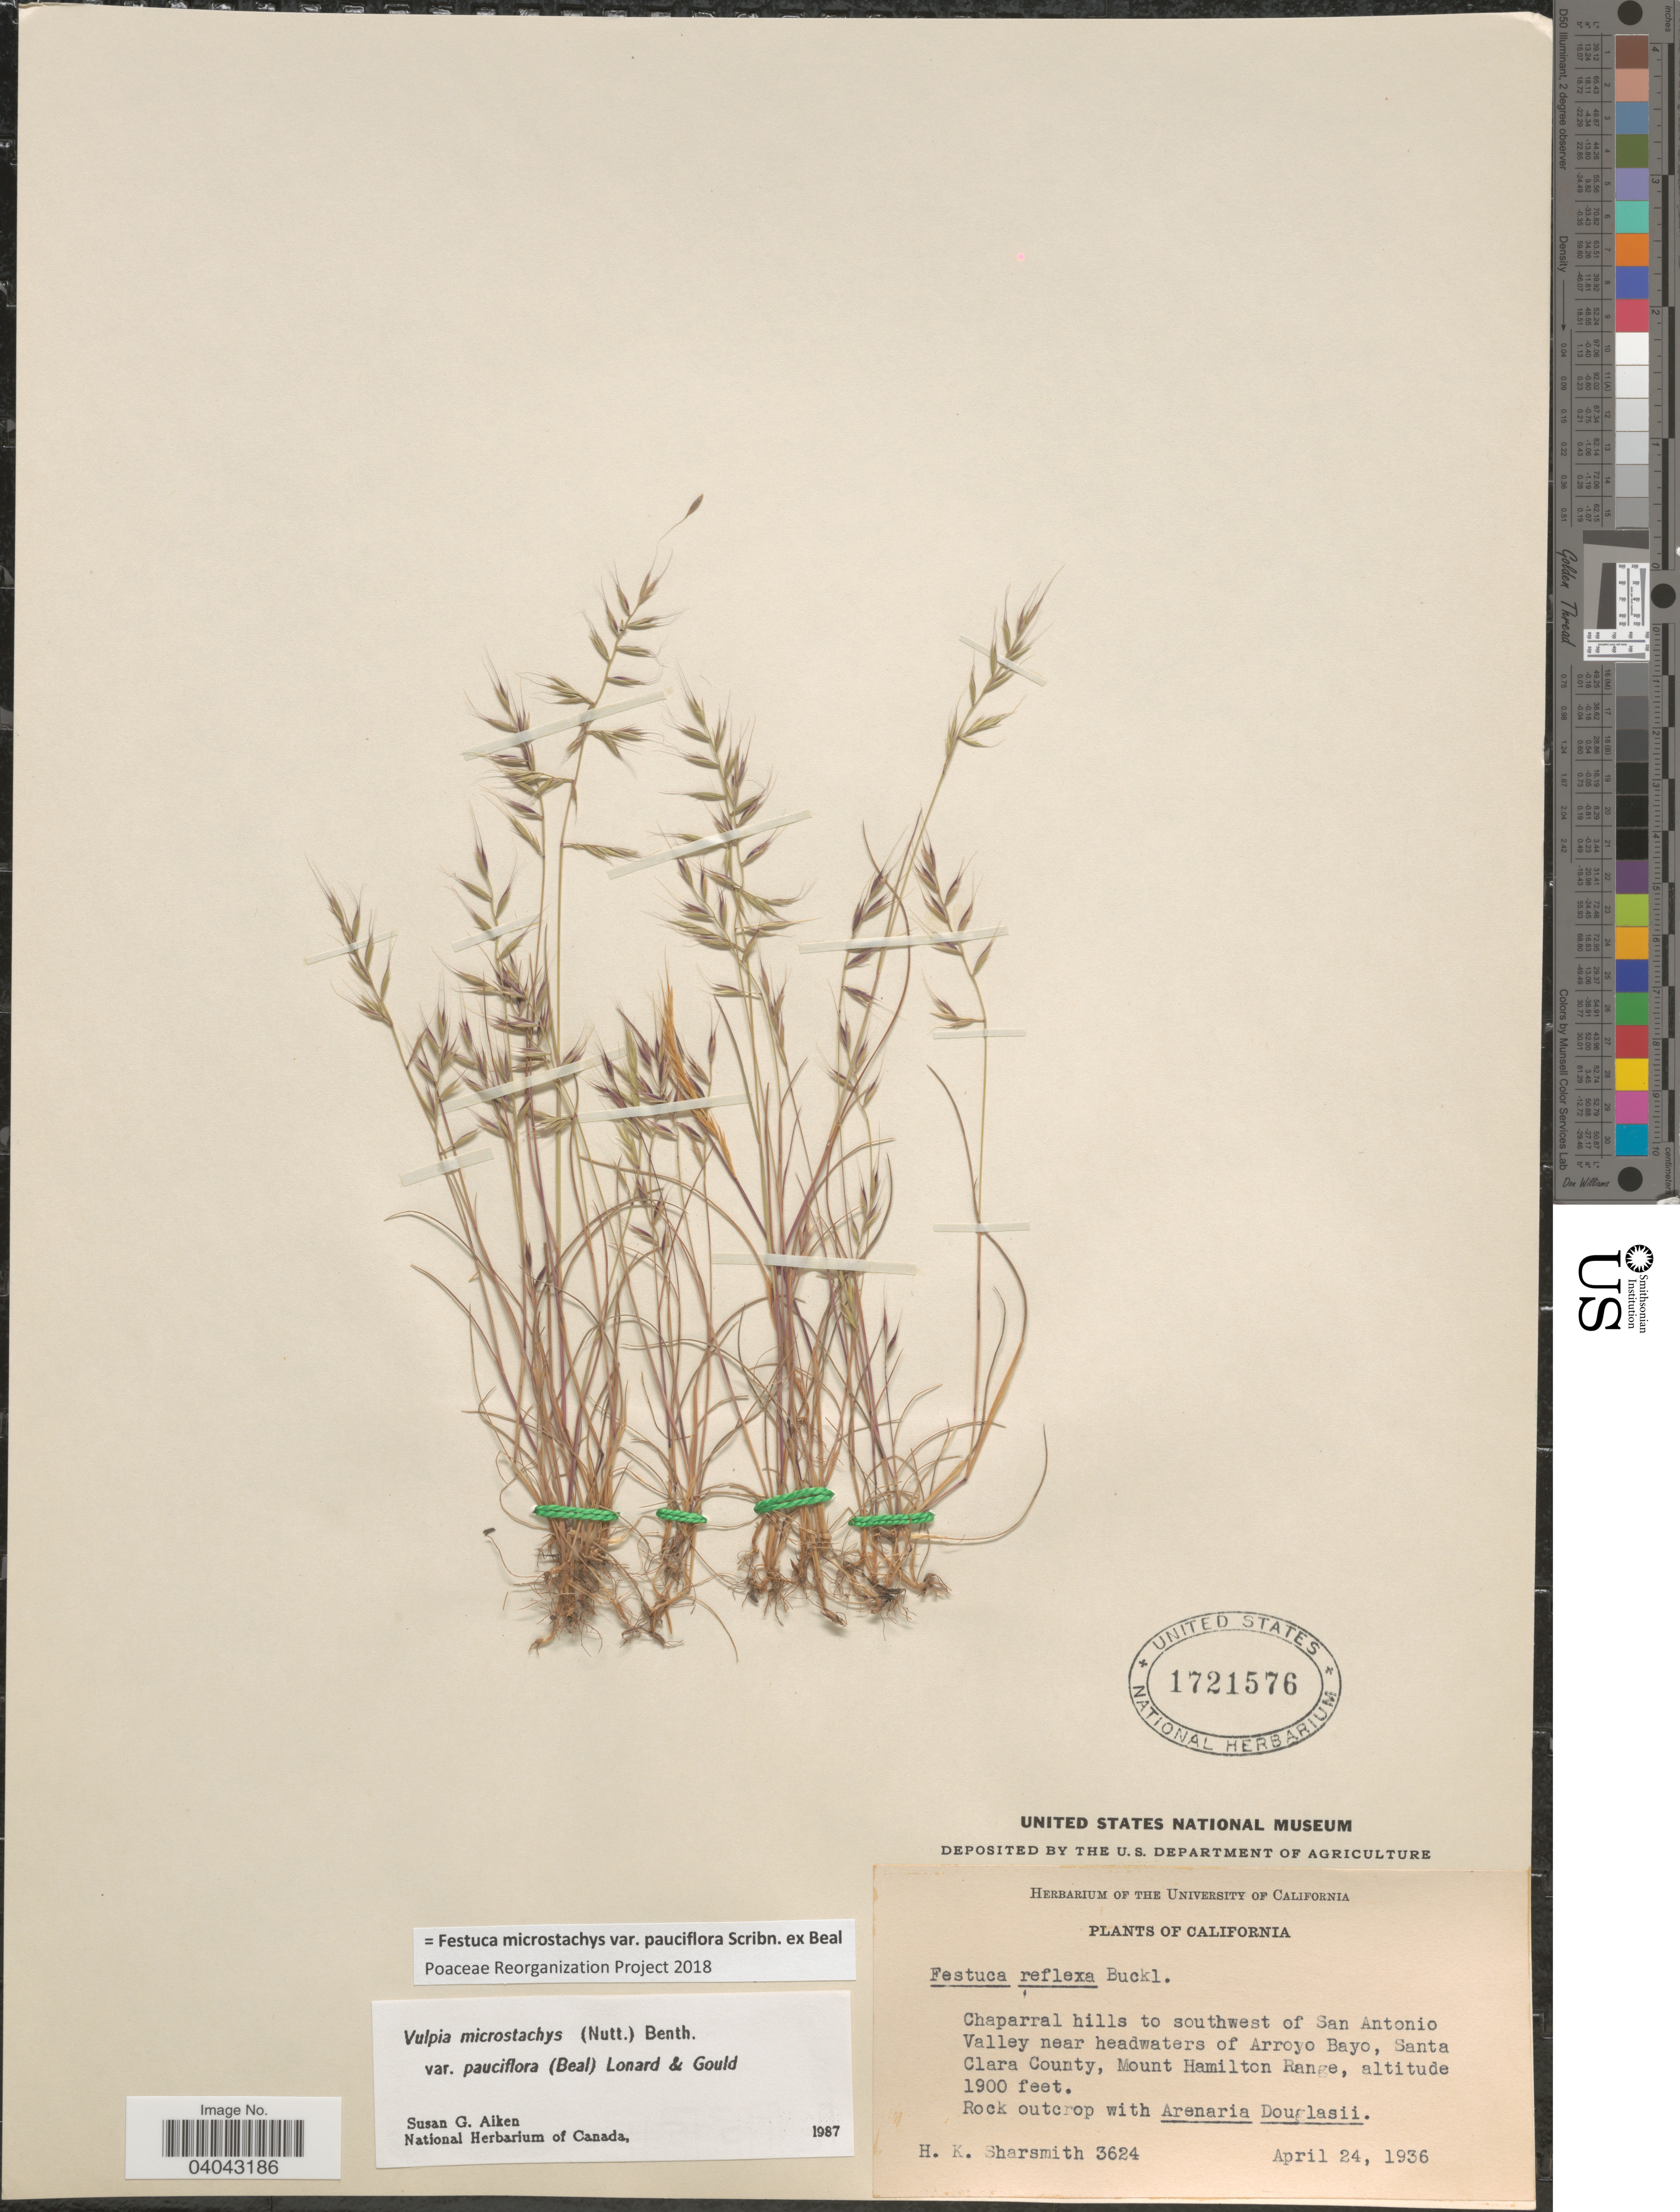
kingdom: Plantae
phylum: Tracheophyta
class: Liliopsida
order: Poales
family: Poaceae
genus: Festuca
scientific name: Festuca microstachys var. pauciflora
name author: Scribn. ex W.J. Beal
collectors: H. Sharsmith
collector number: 3624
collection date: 1936-04-24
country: United States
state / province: California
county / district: Santa Clara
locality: Chaparral hills to southwest of San Antonio Valley near headwaters of Arroyo Bayo, Santa Clara County, Mount Hamilton Range.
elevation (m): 579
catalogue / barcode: US 1721576